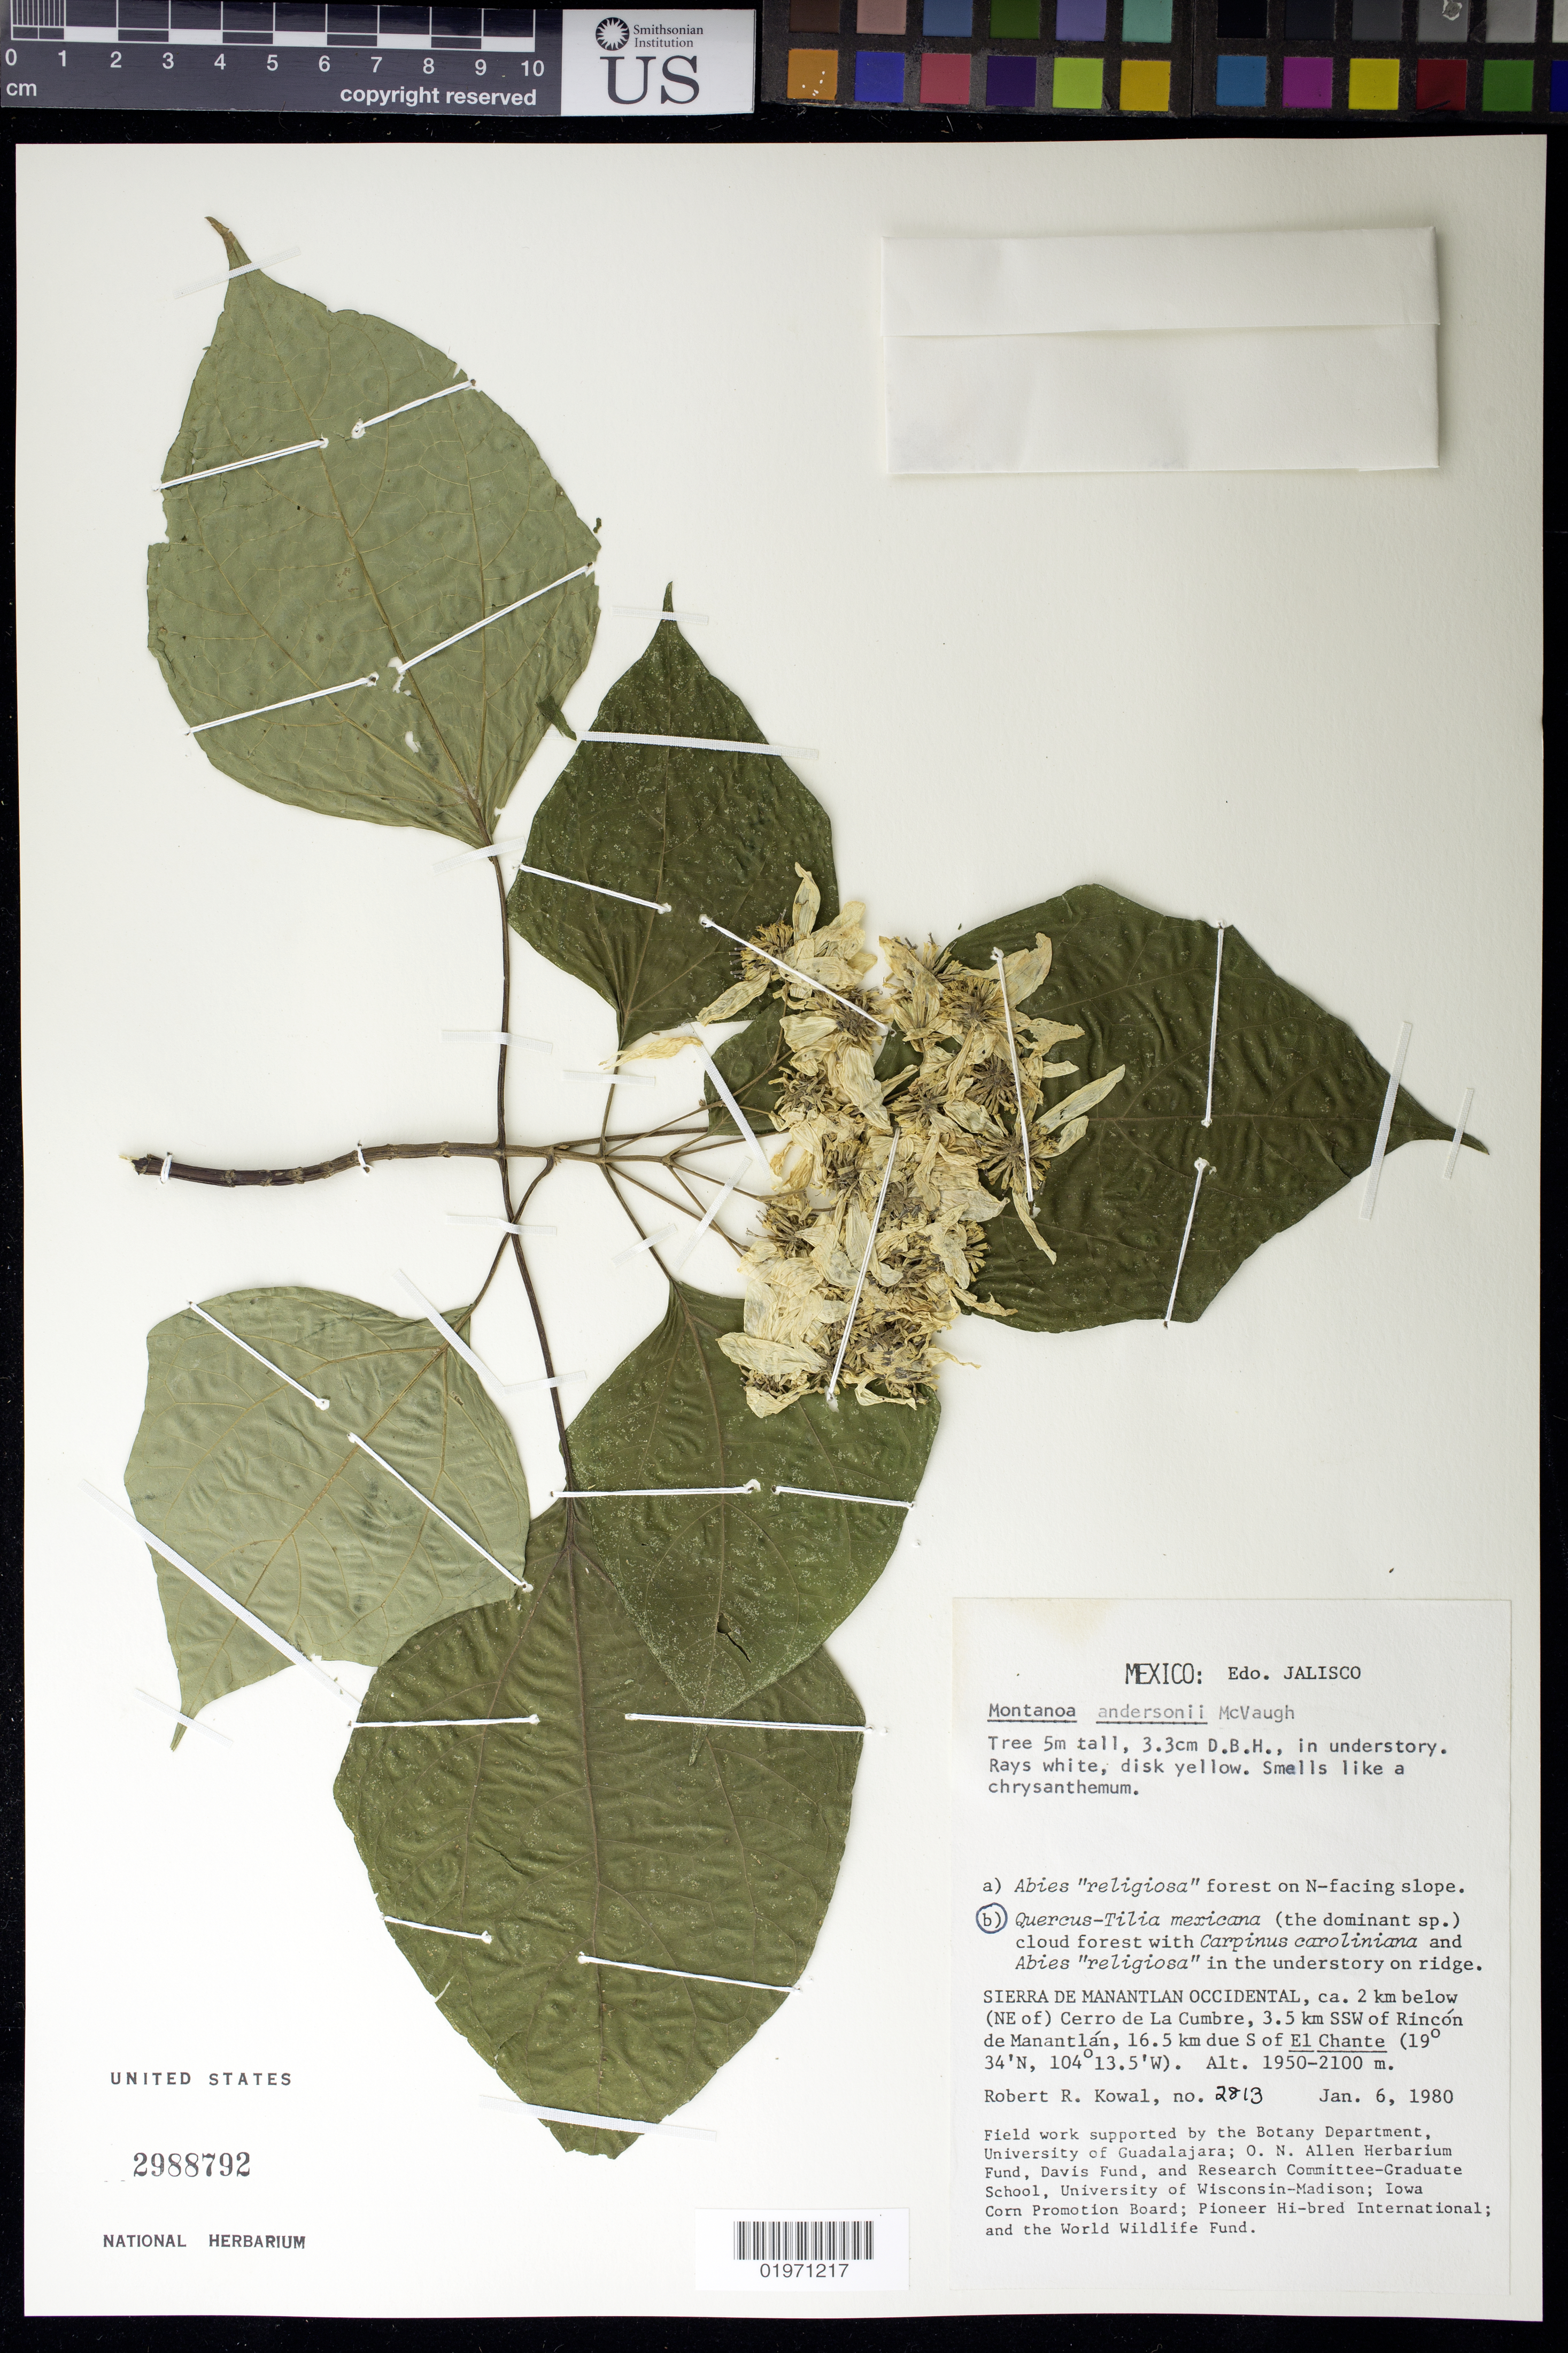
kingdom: Plantae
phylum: Tracheophyta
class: Magnoliopsida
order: Asterales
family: Asteraceae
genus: Montanoa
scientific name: Montanoa andersonii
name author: McVaugh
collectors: R. Kowal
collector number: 2813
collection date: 1980-01-06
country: Mexico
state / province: Jalisco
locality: Edo. Jalisco. Sierra de Manantlan Occidental, ca. 2 km below (NE of) Cerro de La Cumbre, 3.5 km SSW of Rincón de Manantlán, 16.5 km due S of El Chante.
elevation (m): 1950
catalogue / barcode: US 2988792